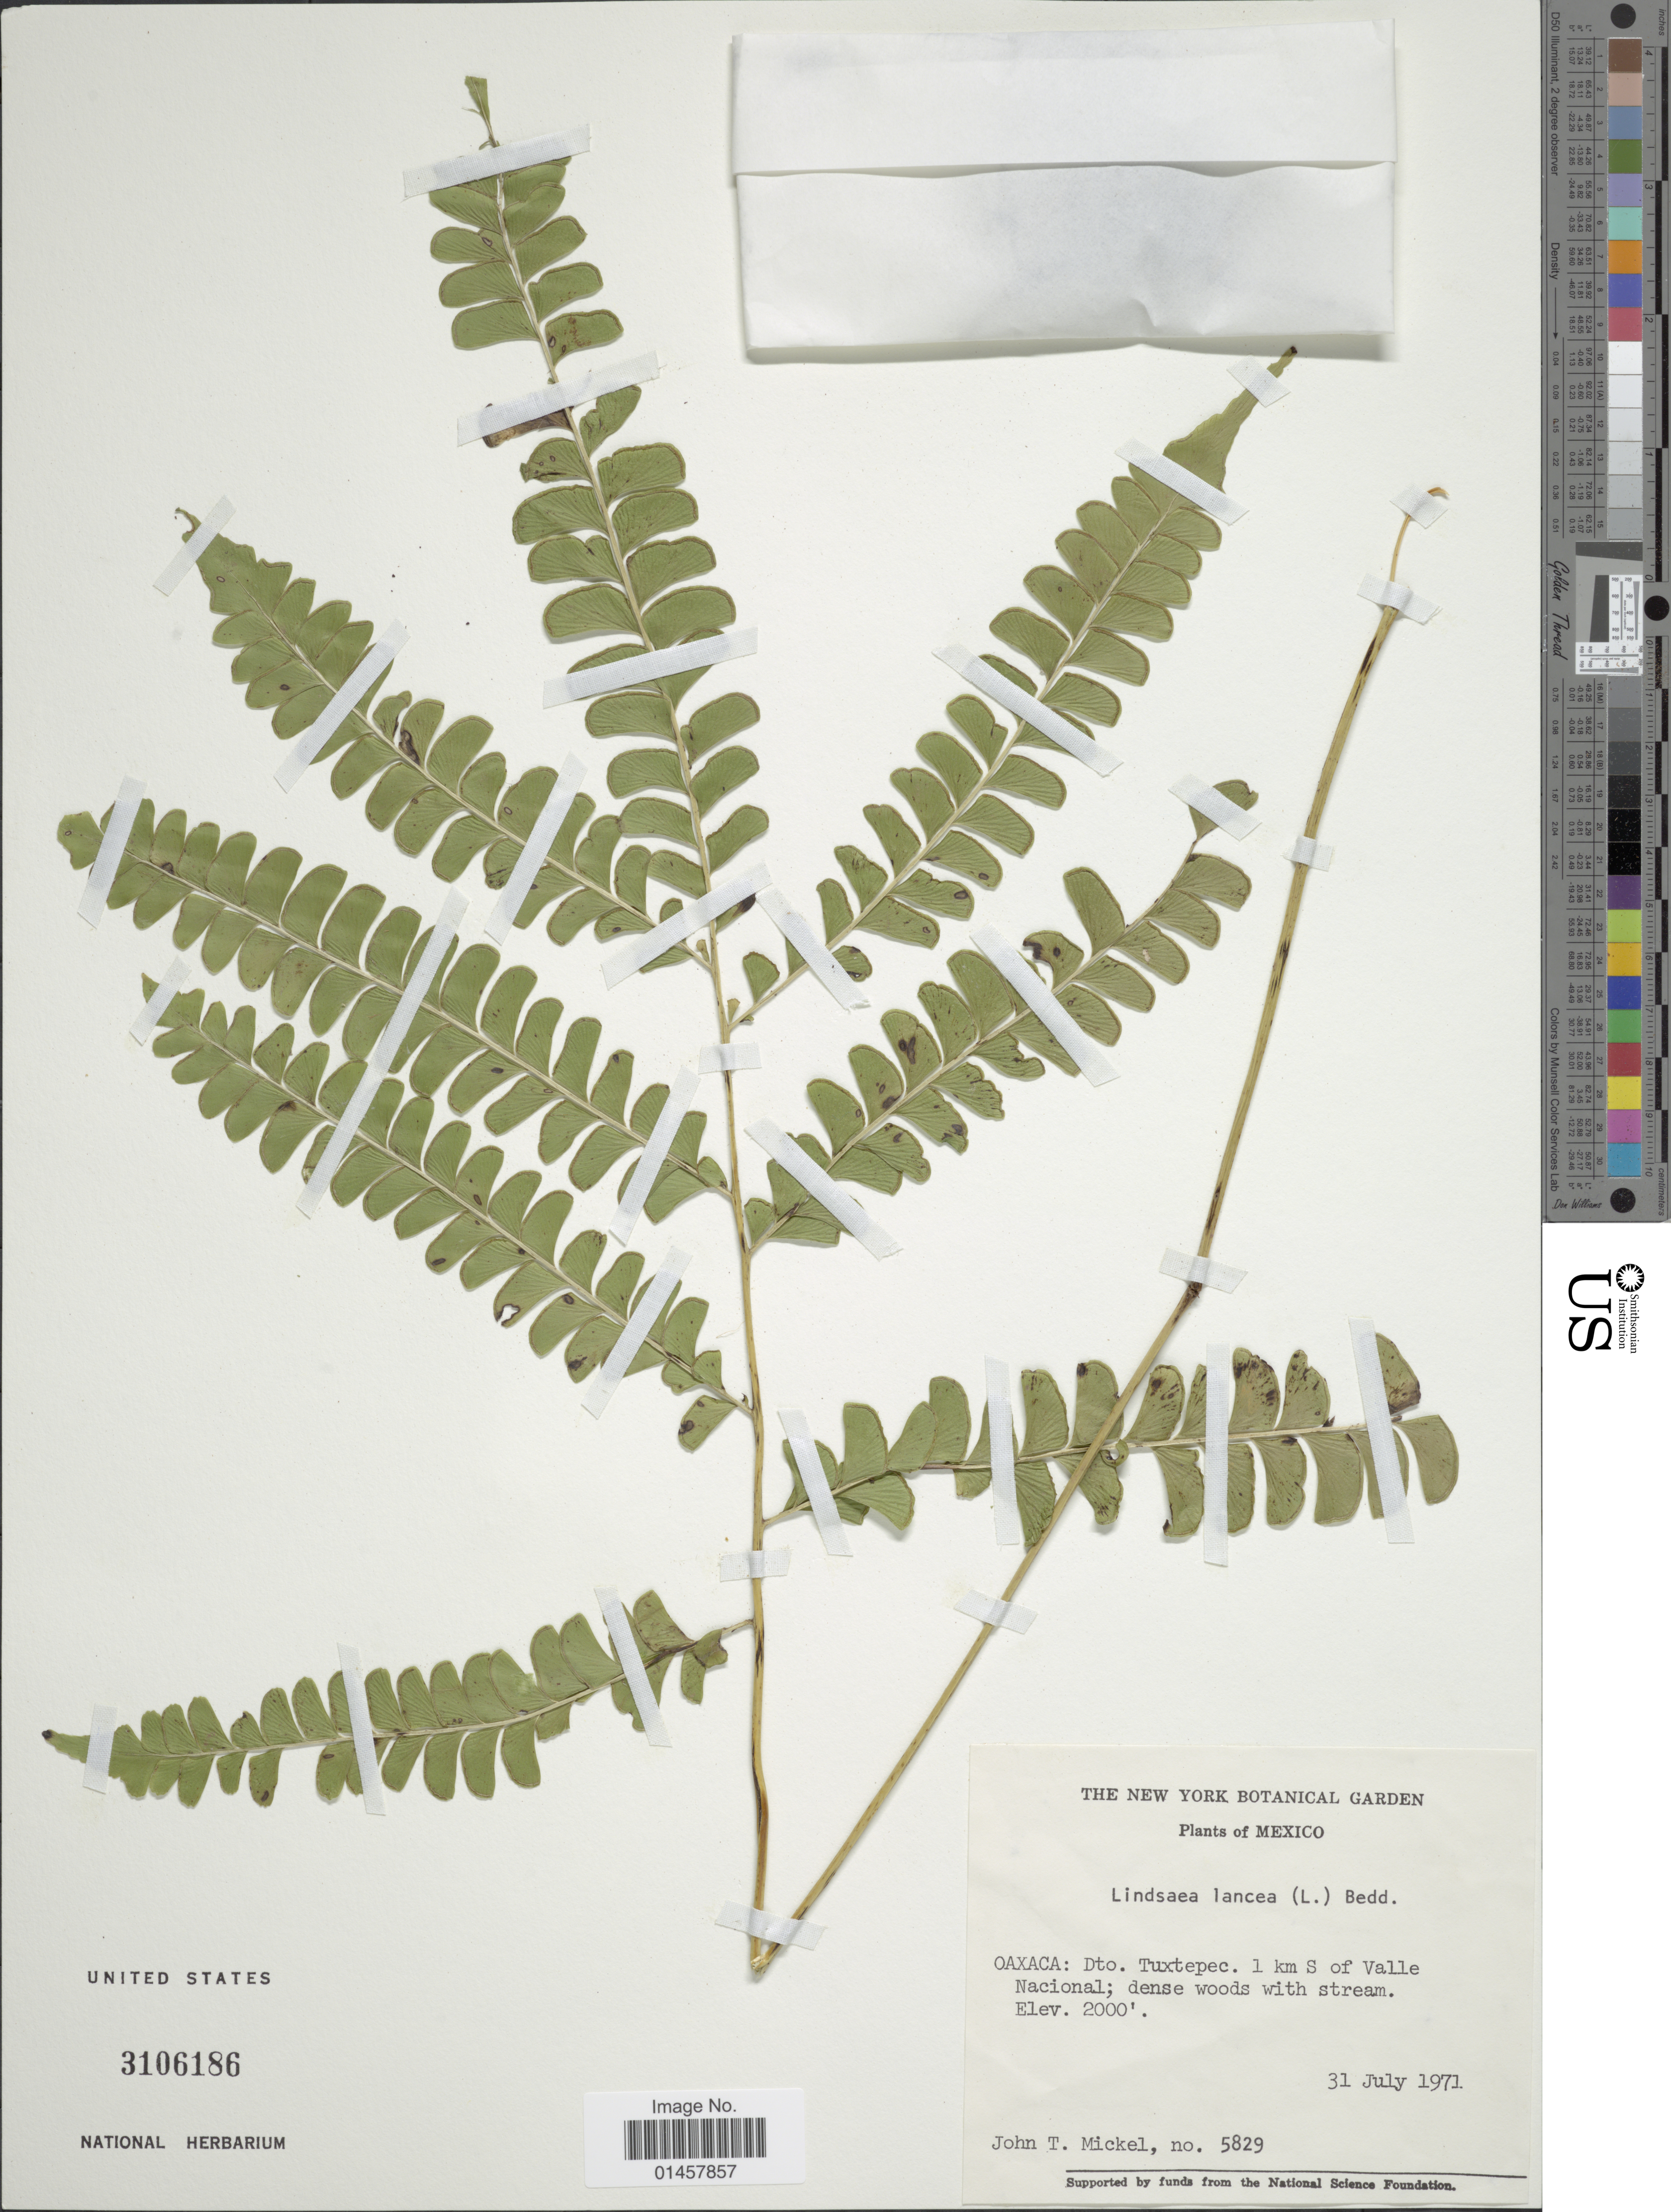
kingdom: Plantae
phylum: Tracheophyta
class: Polypodiopsida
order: Polypodiales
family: Lindsaeaceae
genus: Lindsaea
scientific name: Lindsaea lancea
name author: (L.) Bedd.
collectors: J. T. Mickel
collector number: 5829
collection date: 1971-07-31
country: Mexico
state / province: Oaxaca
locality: Oaxaca: Dto. Tuxtepec, 1km S of Valle Nacional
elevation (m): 610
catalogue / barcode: US 3106186